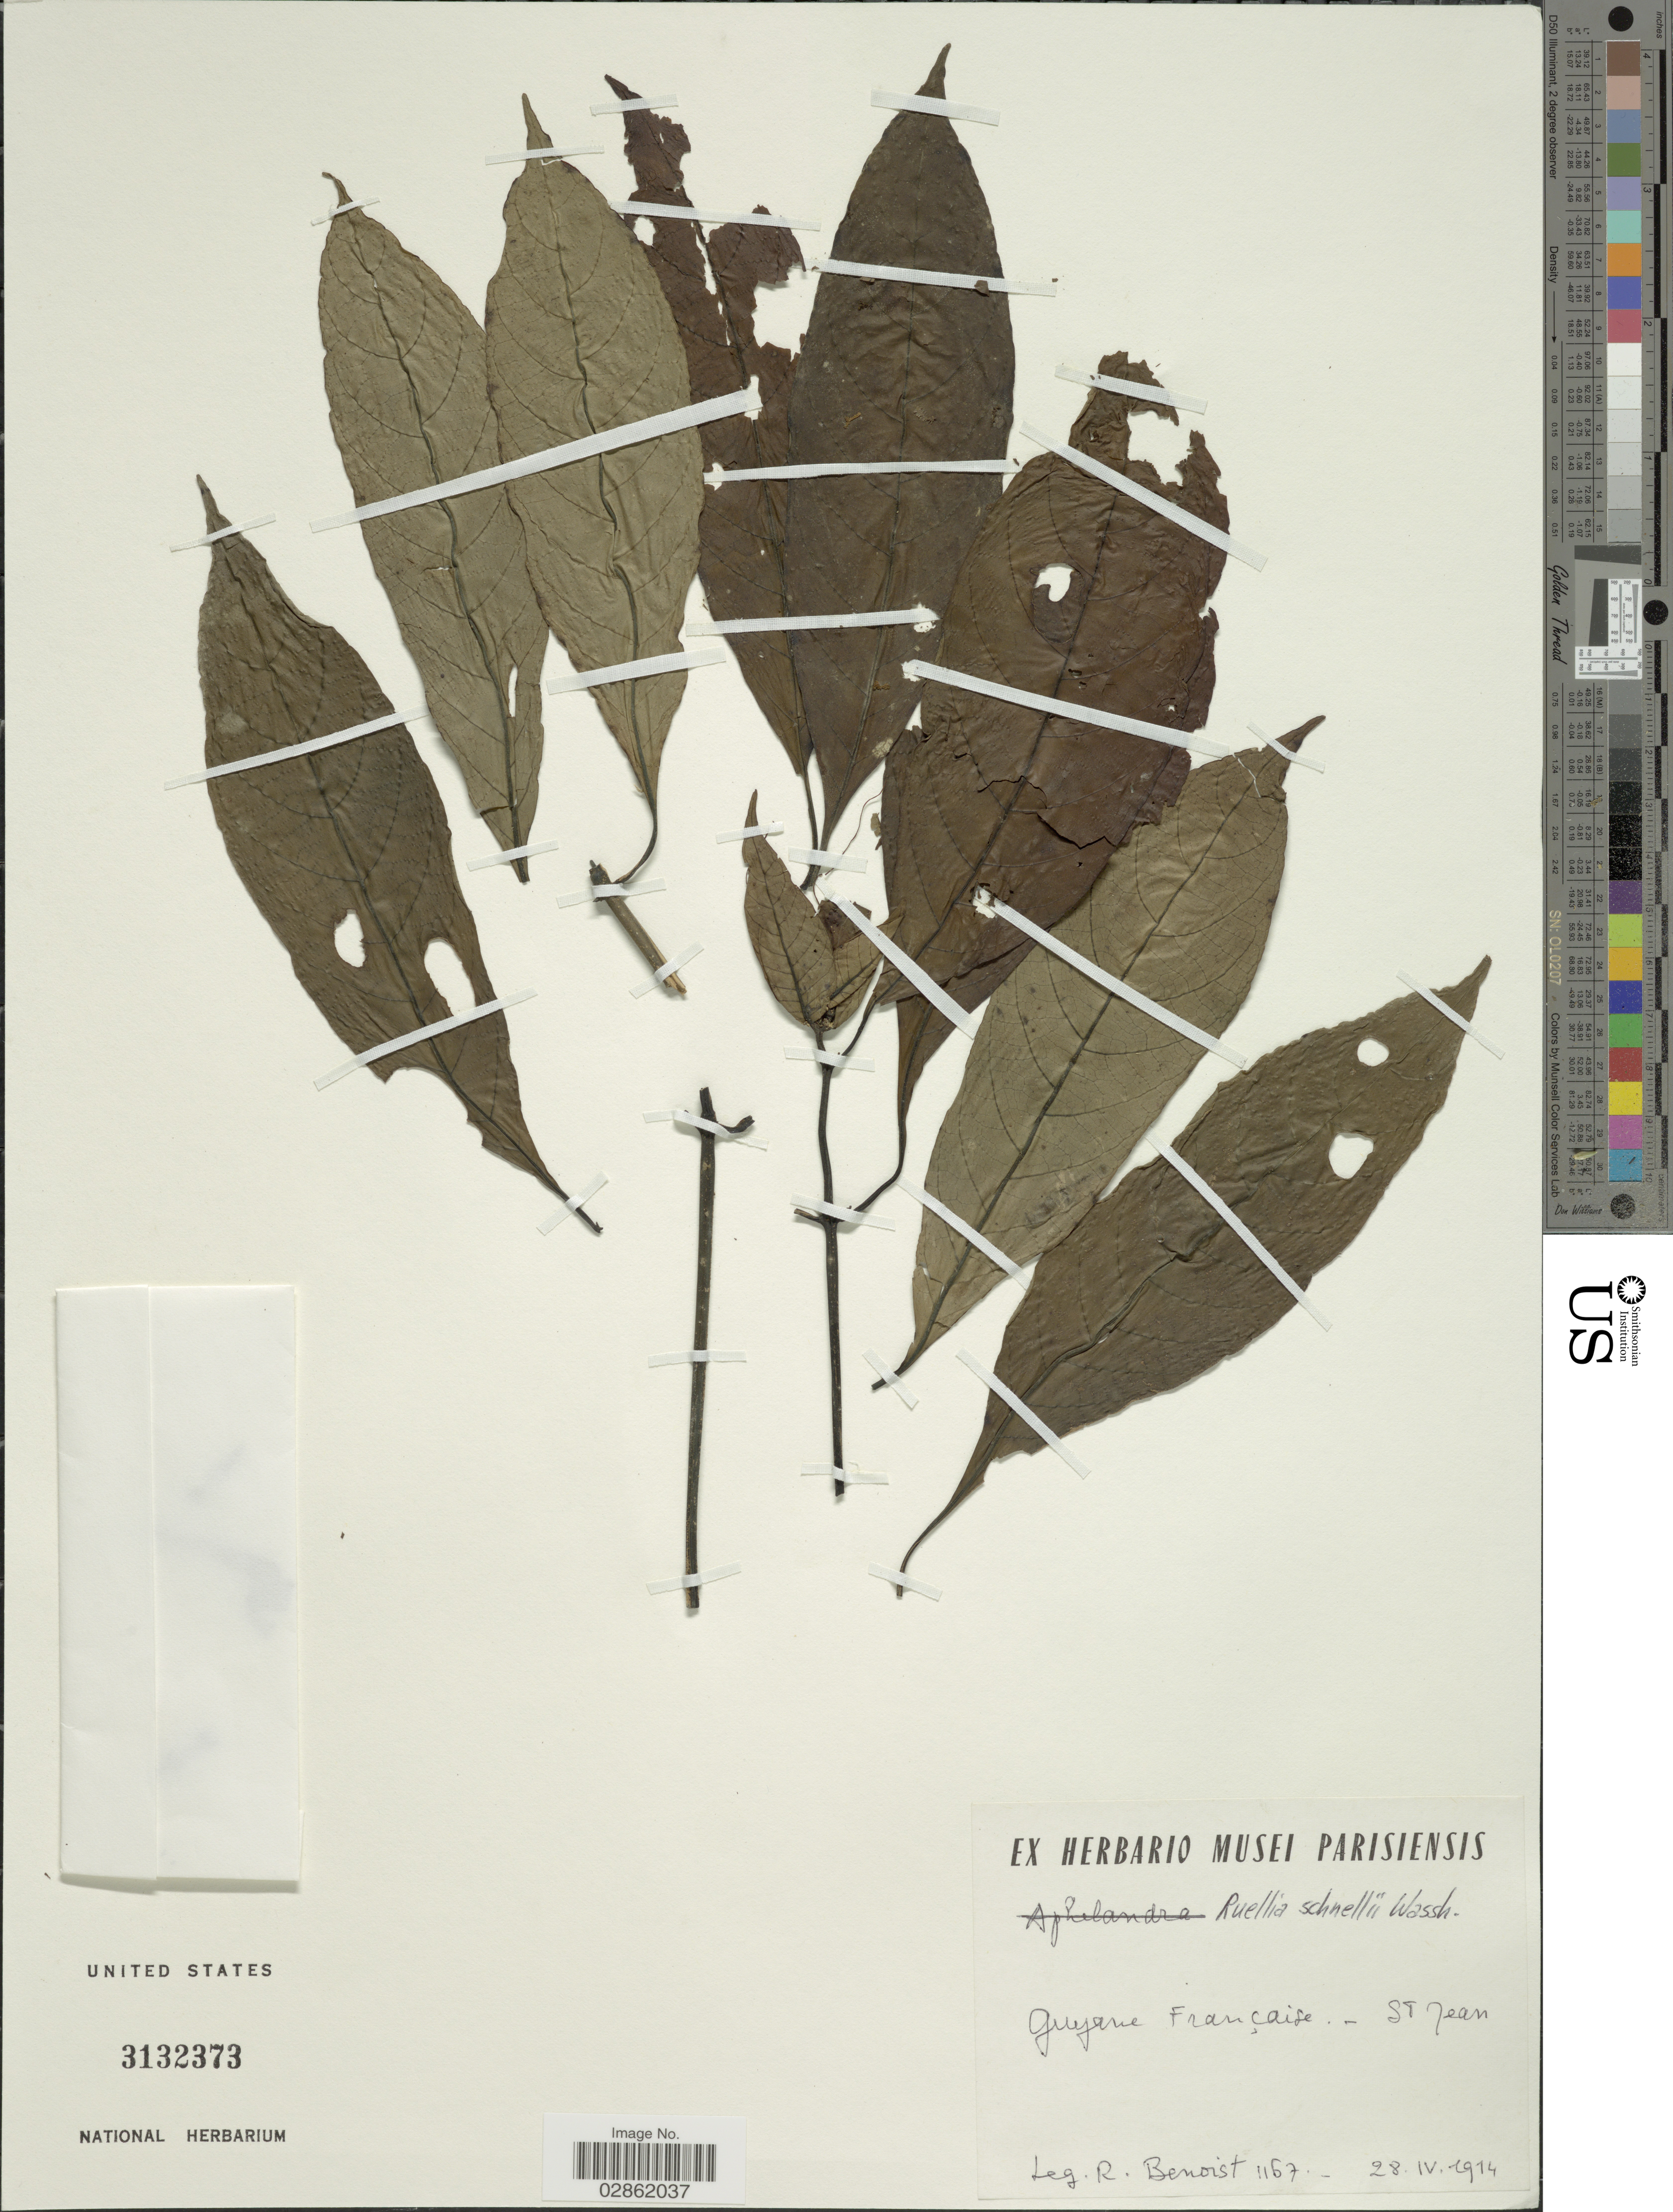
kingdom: Plantae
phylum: Tracheophyta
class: Magnoliopsida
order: Lamiales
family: Acanthaceae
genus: Ruellia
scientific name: Ruellia schnellii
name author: Wassh.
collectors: R. Benoist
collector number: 1167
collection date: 1914-04-28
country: French Guiana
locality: Guyane Francaise - St. Jean.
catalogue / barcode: US 3132373